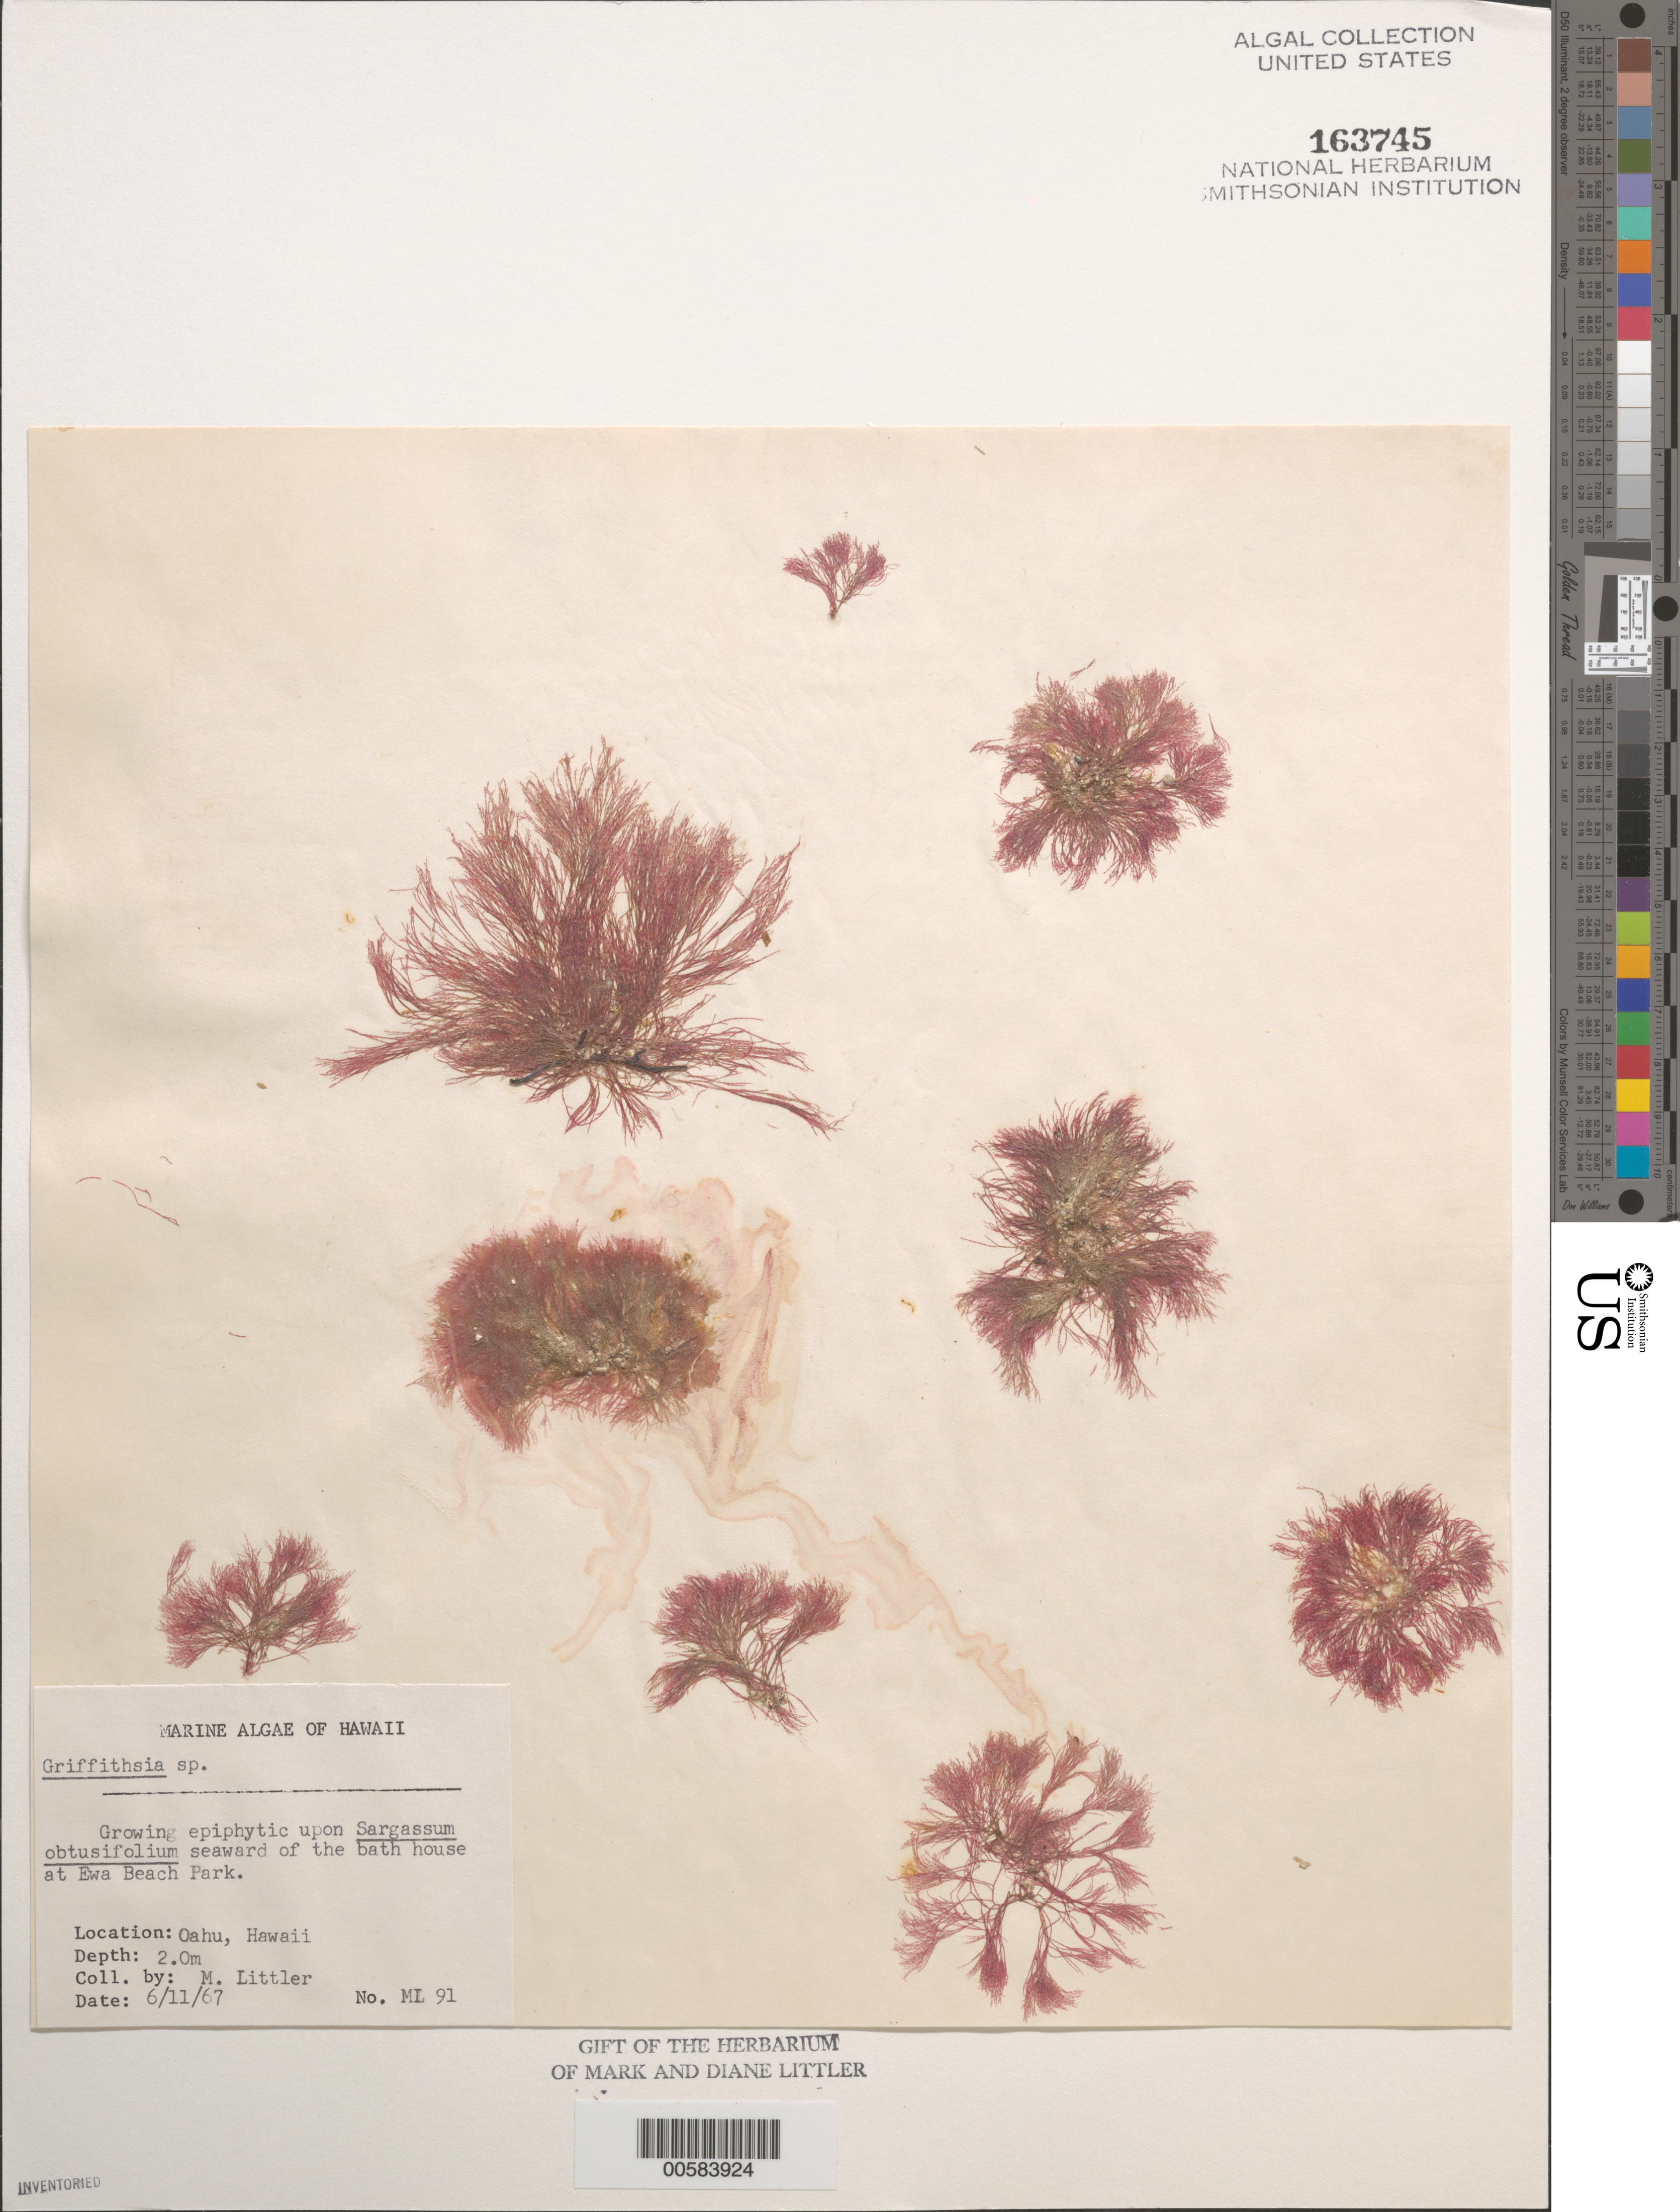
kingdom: Plantae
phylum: Rhodophyta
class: Florideophyceae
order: Ceramiales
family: Wrangeliaceae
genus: Griffithsia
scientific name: Griffithsia sp.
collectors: M. M. Littler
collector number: ML 91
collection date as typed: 11 Jun 1967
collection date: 1967-06-11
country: United States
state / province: Hawaii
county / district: Honolulu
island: Oahu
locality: Ewa Beach Park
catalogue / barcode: US 163745